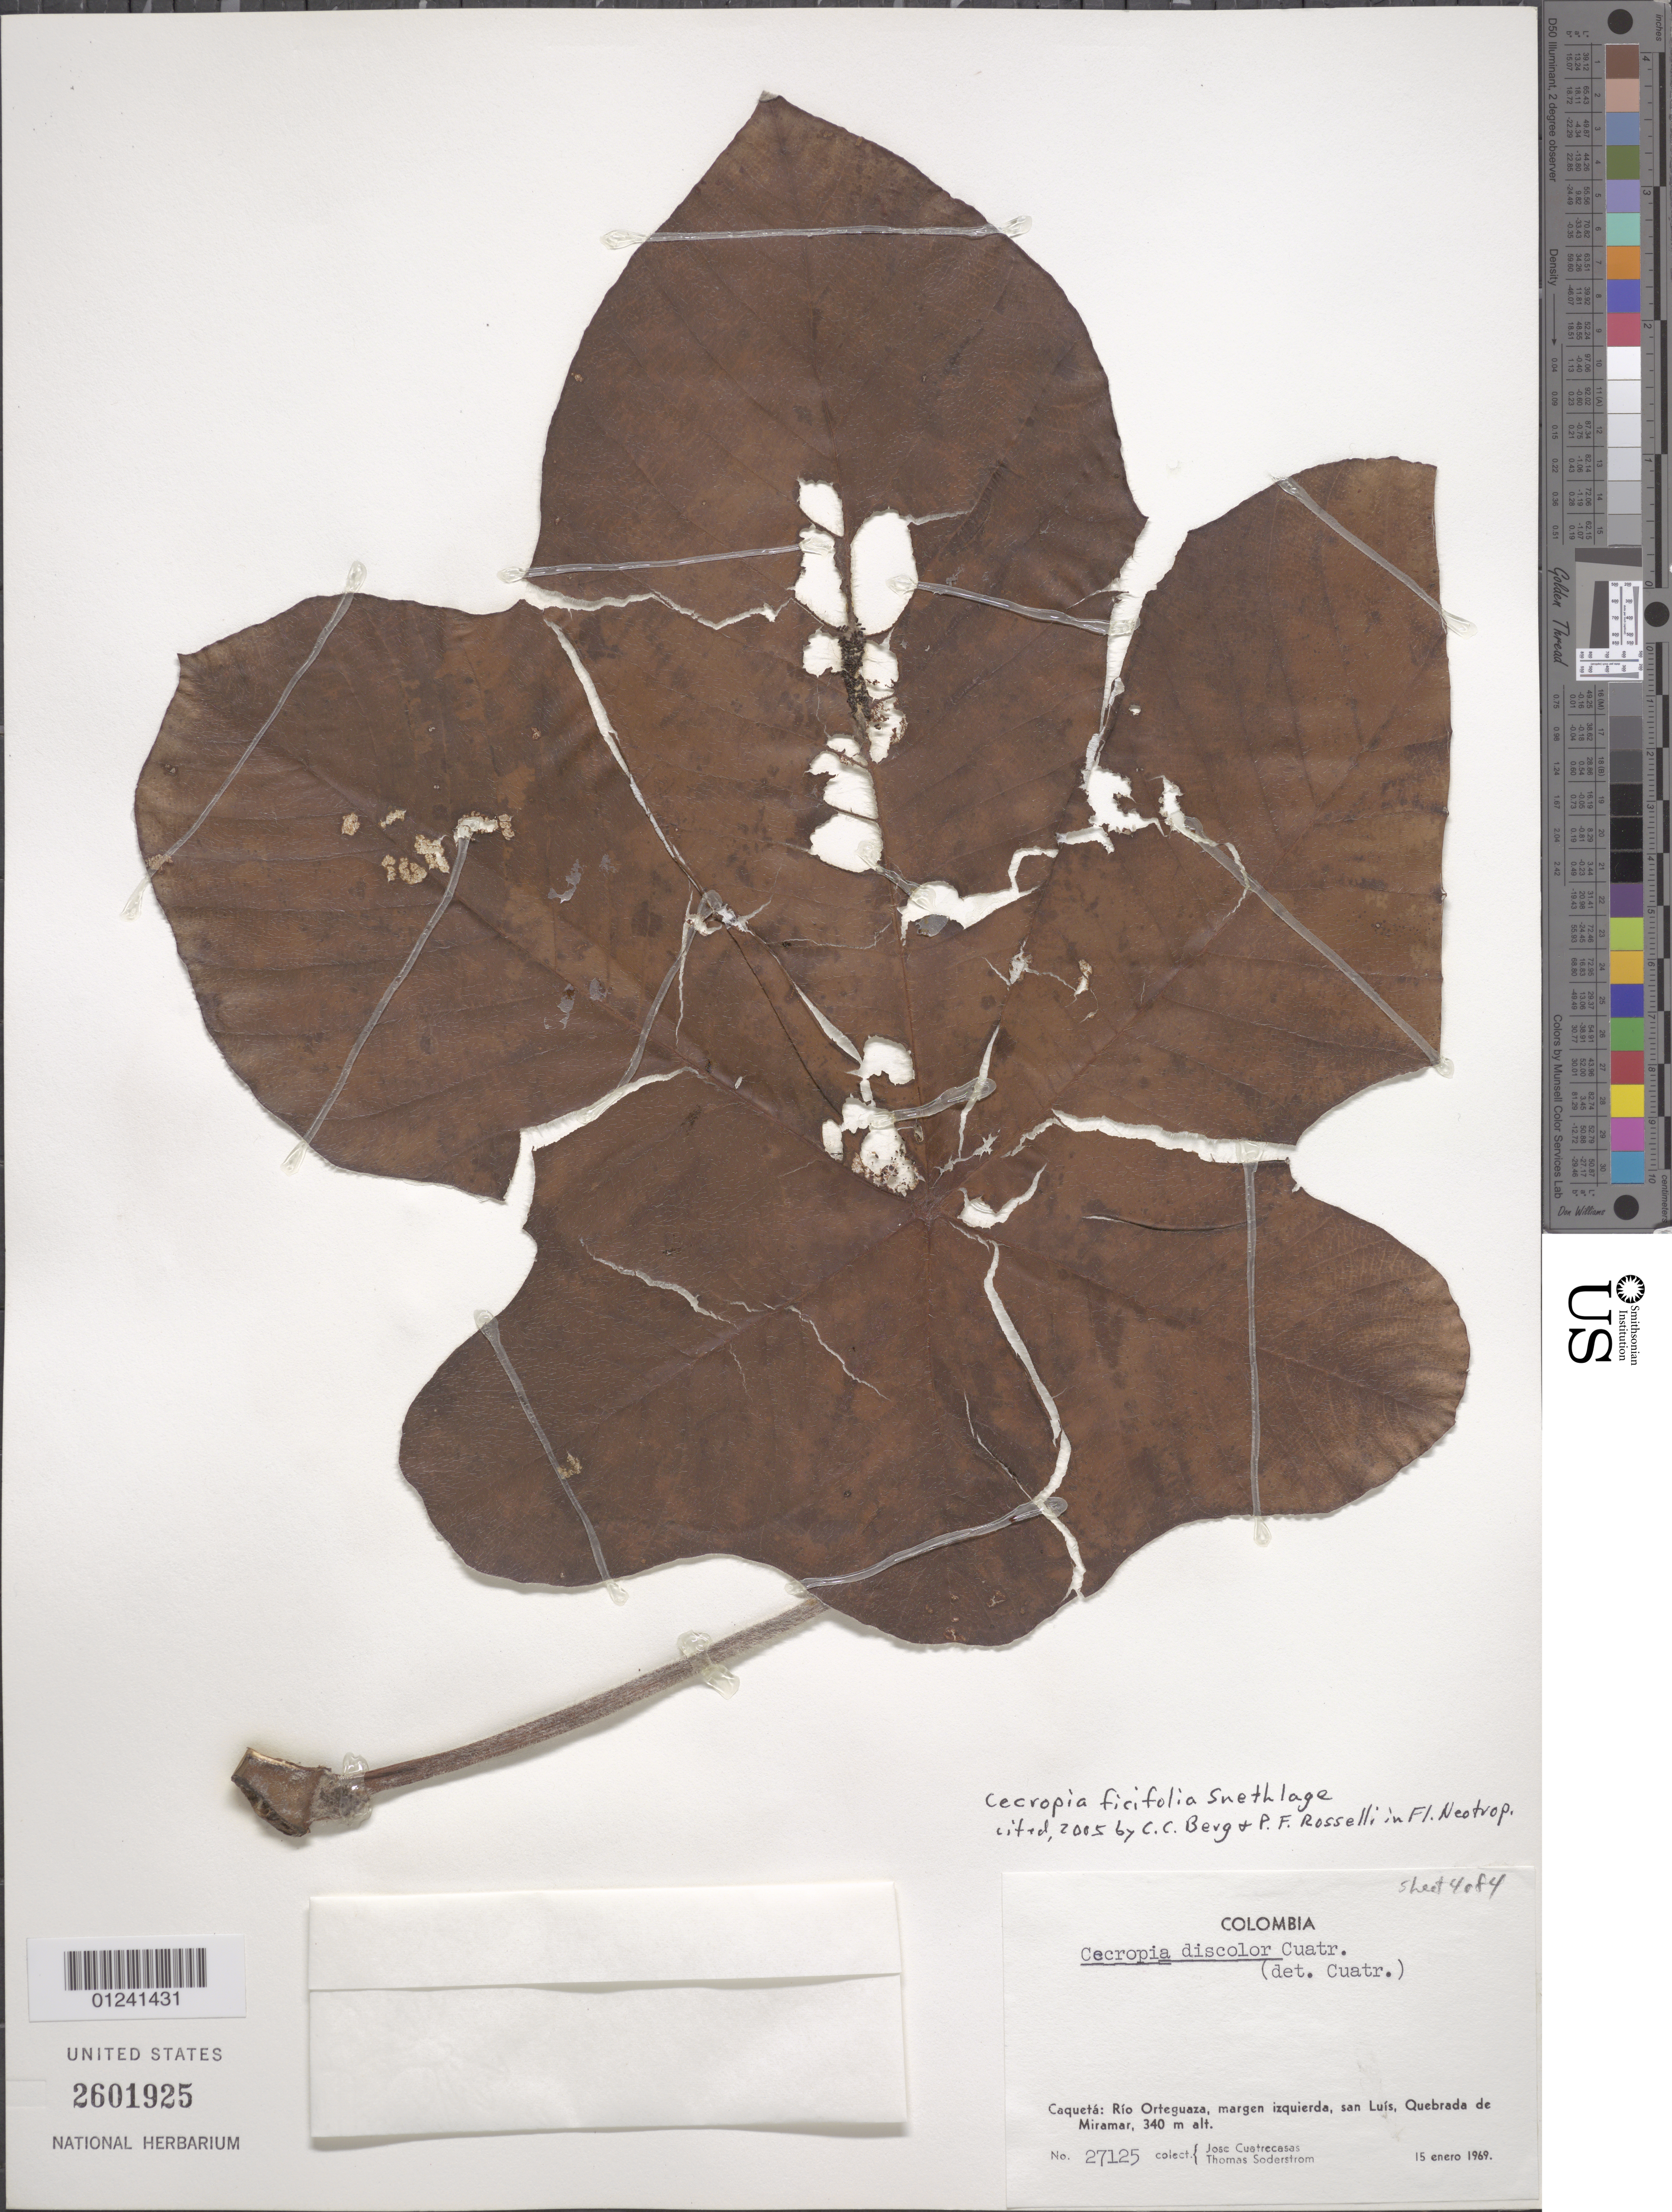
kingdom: Plantae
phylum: Tracheophyta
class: Magnoliopsida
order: Rosales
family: Urticaceae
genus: Cecropia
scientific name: Cecropia ficifolia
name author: Snethlage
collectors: J. Cuatrecasas & T. R. Soderstrom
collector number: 27125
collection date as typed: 15 Jan 1969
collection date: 1969-01-15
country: Colombia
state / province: Caquetá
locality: Rio Ortequaza, Margen Izquierda, San Luis, Quebrada de Miramar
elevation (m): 340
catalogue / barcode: US 2601925